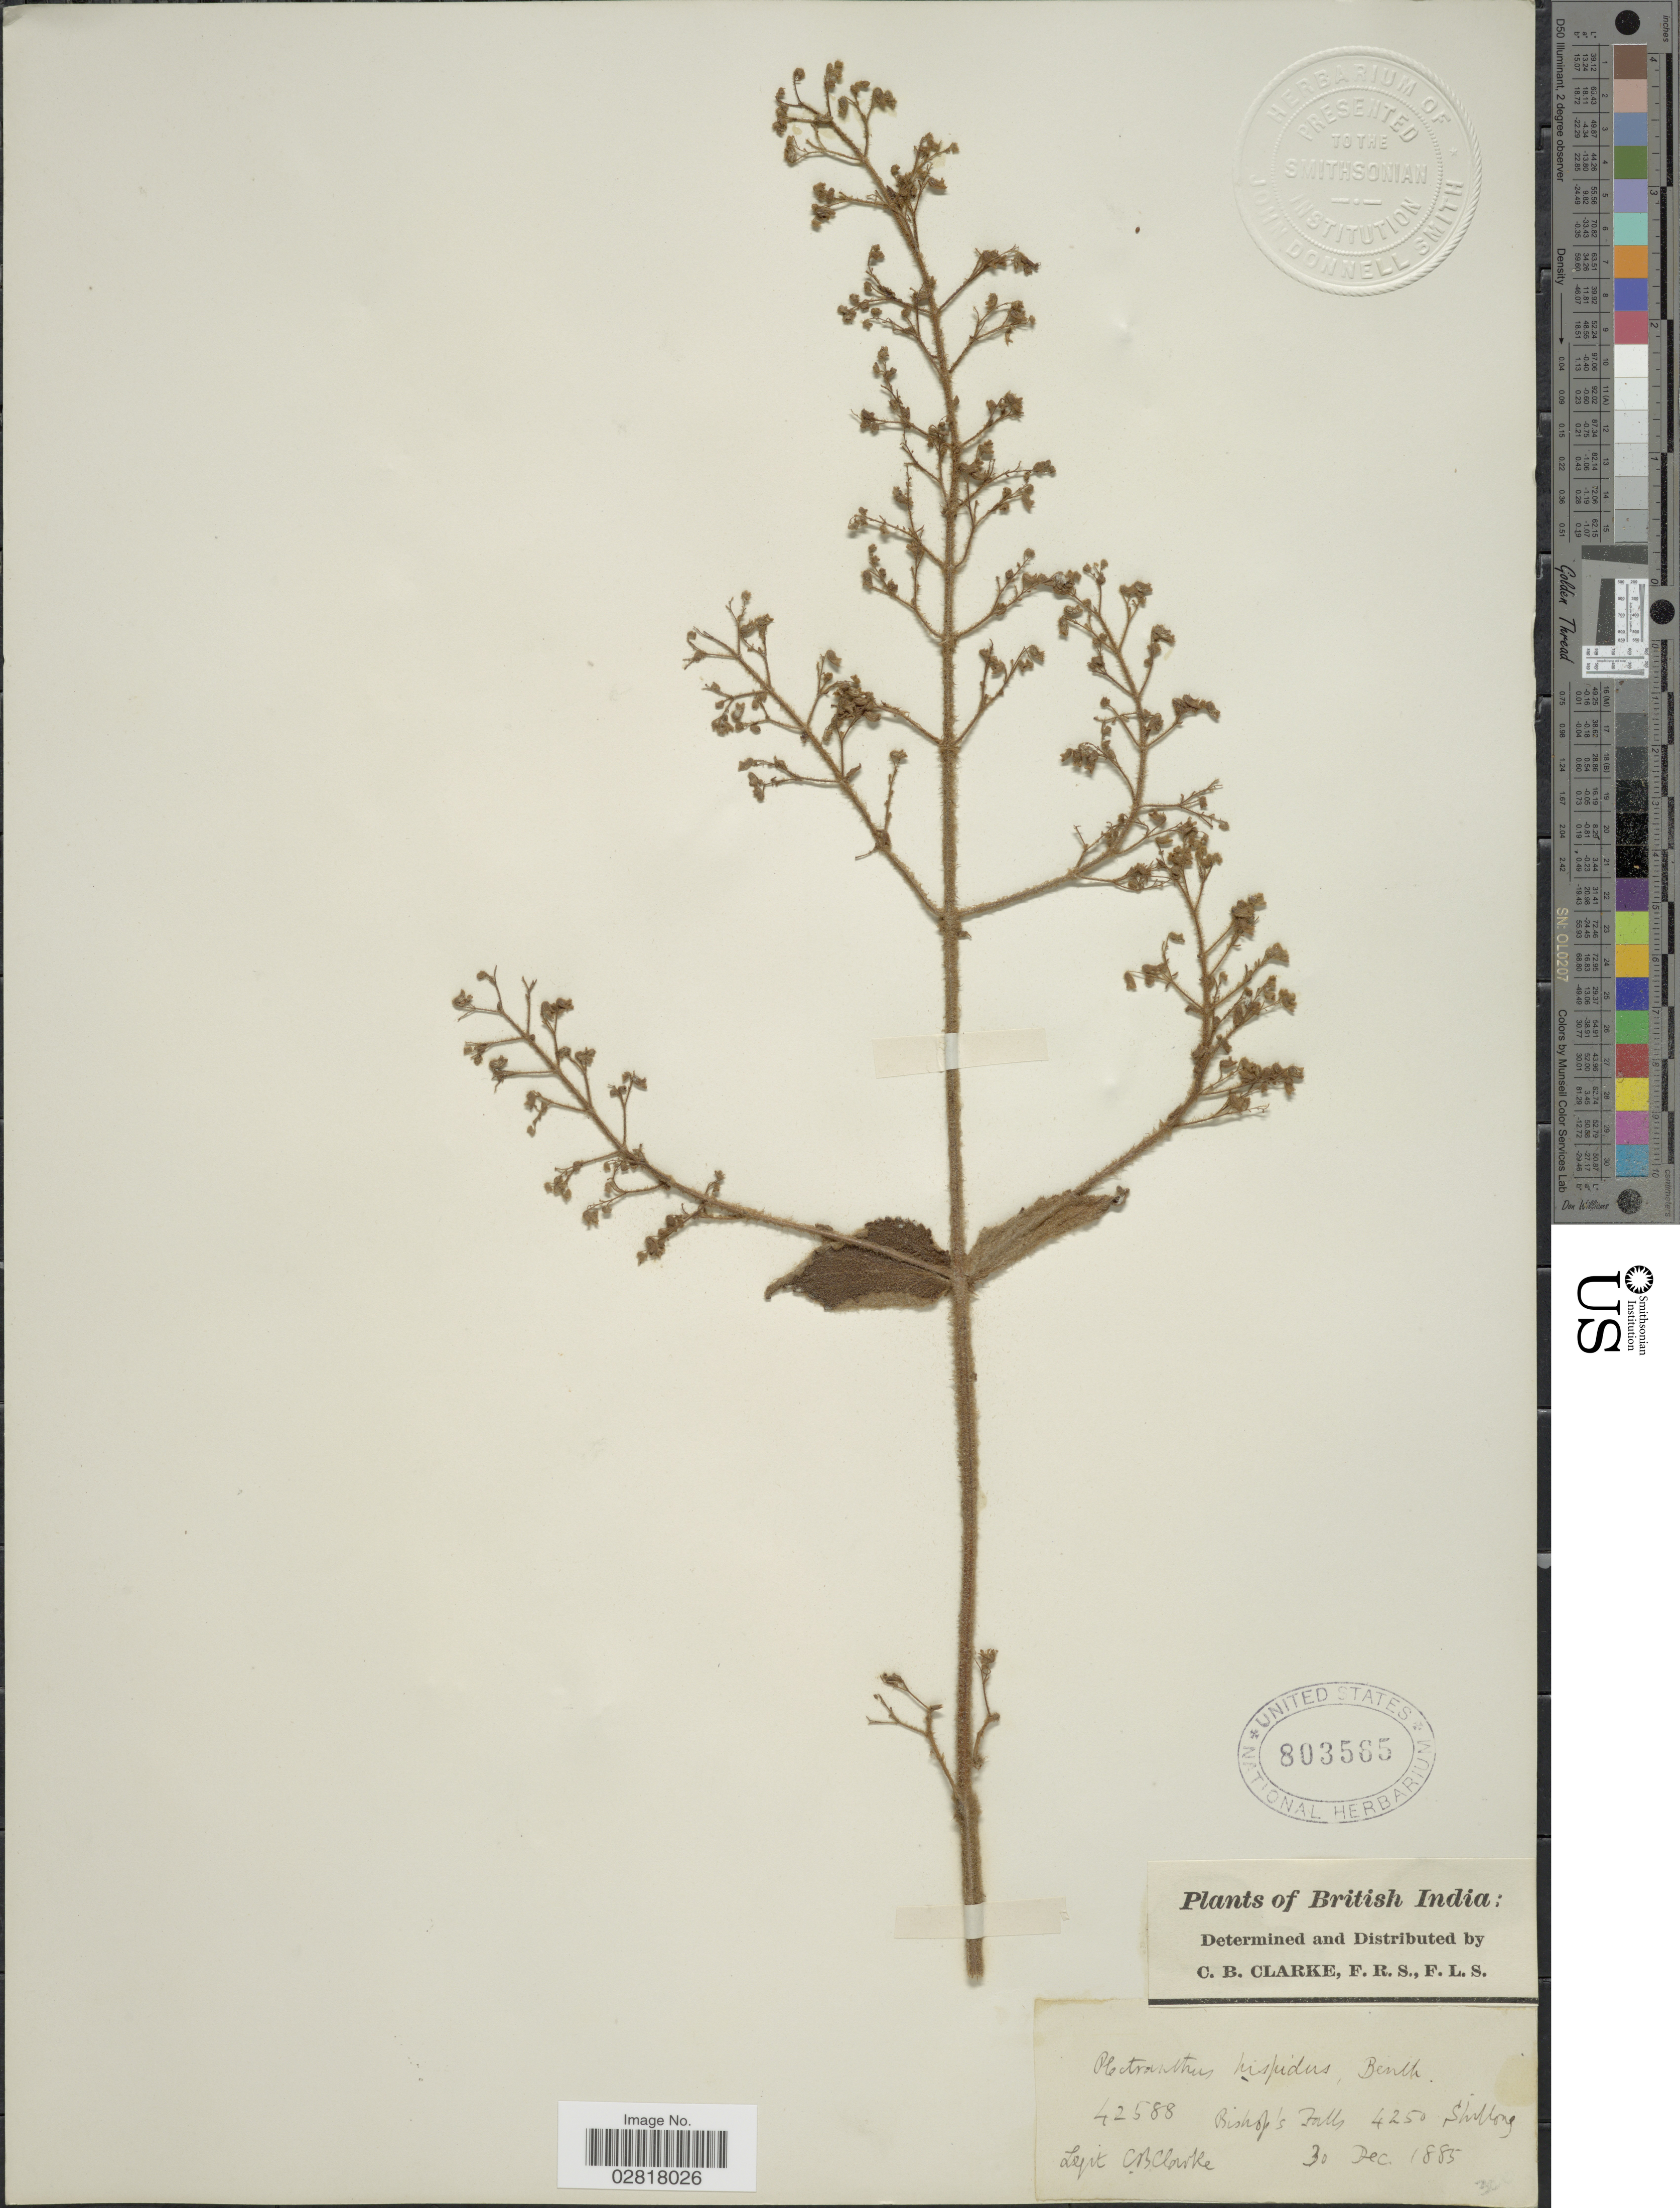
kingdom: Plantae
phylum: Tracheophyta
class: Magnoliopsida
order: Lamiales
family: Lamiaceae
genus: Plectranthus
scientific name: Plectranthus hispidus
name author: Benth.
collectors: C. B. Clarke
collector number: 42588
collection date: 1885-12-30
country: India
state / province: Meghalaya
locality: British India, Bishop's Falls, Shillong.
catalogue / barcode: US 803565